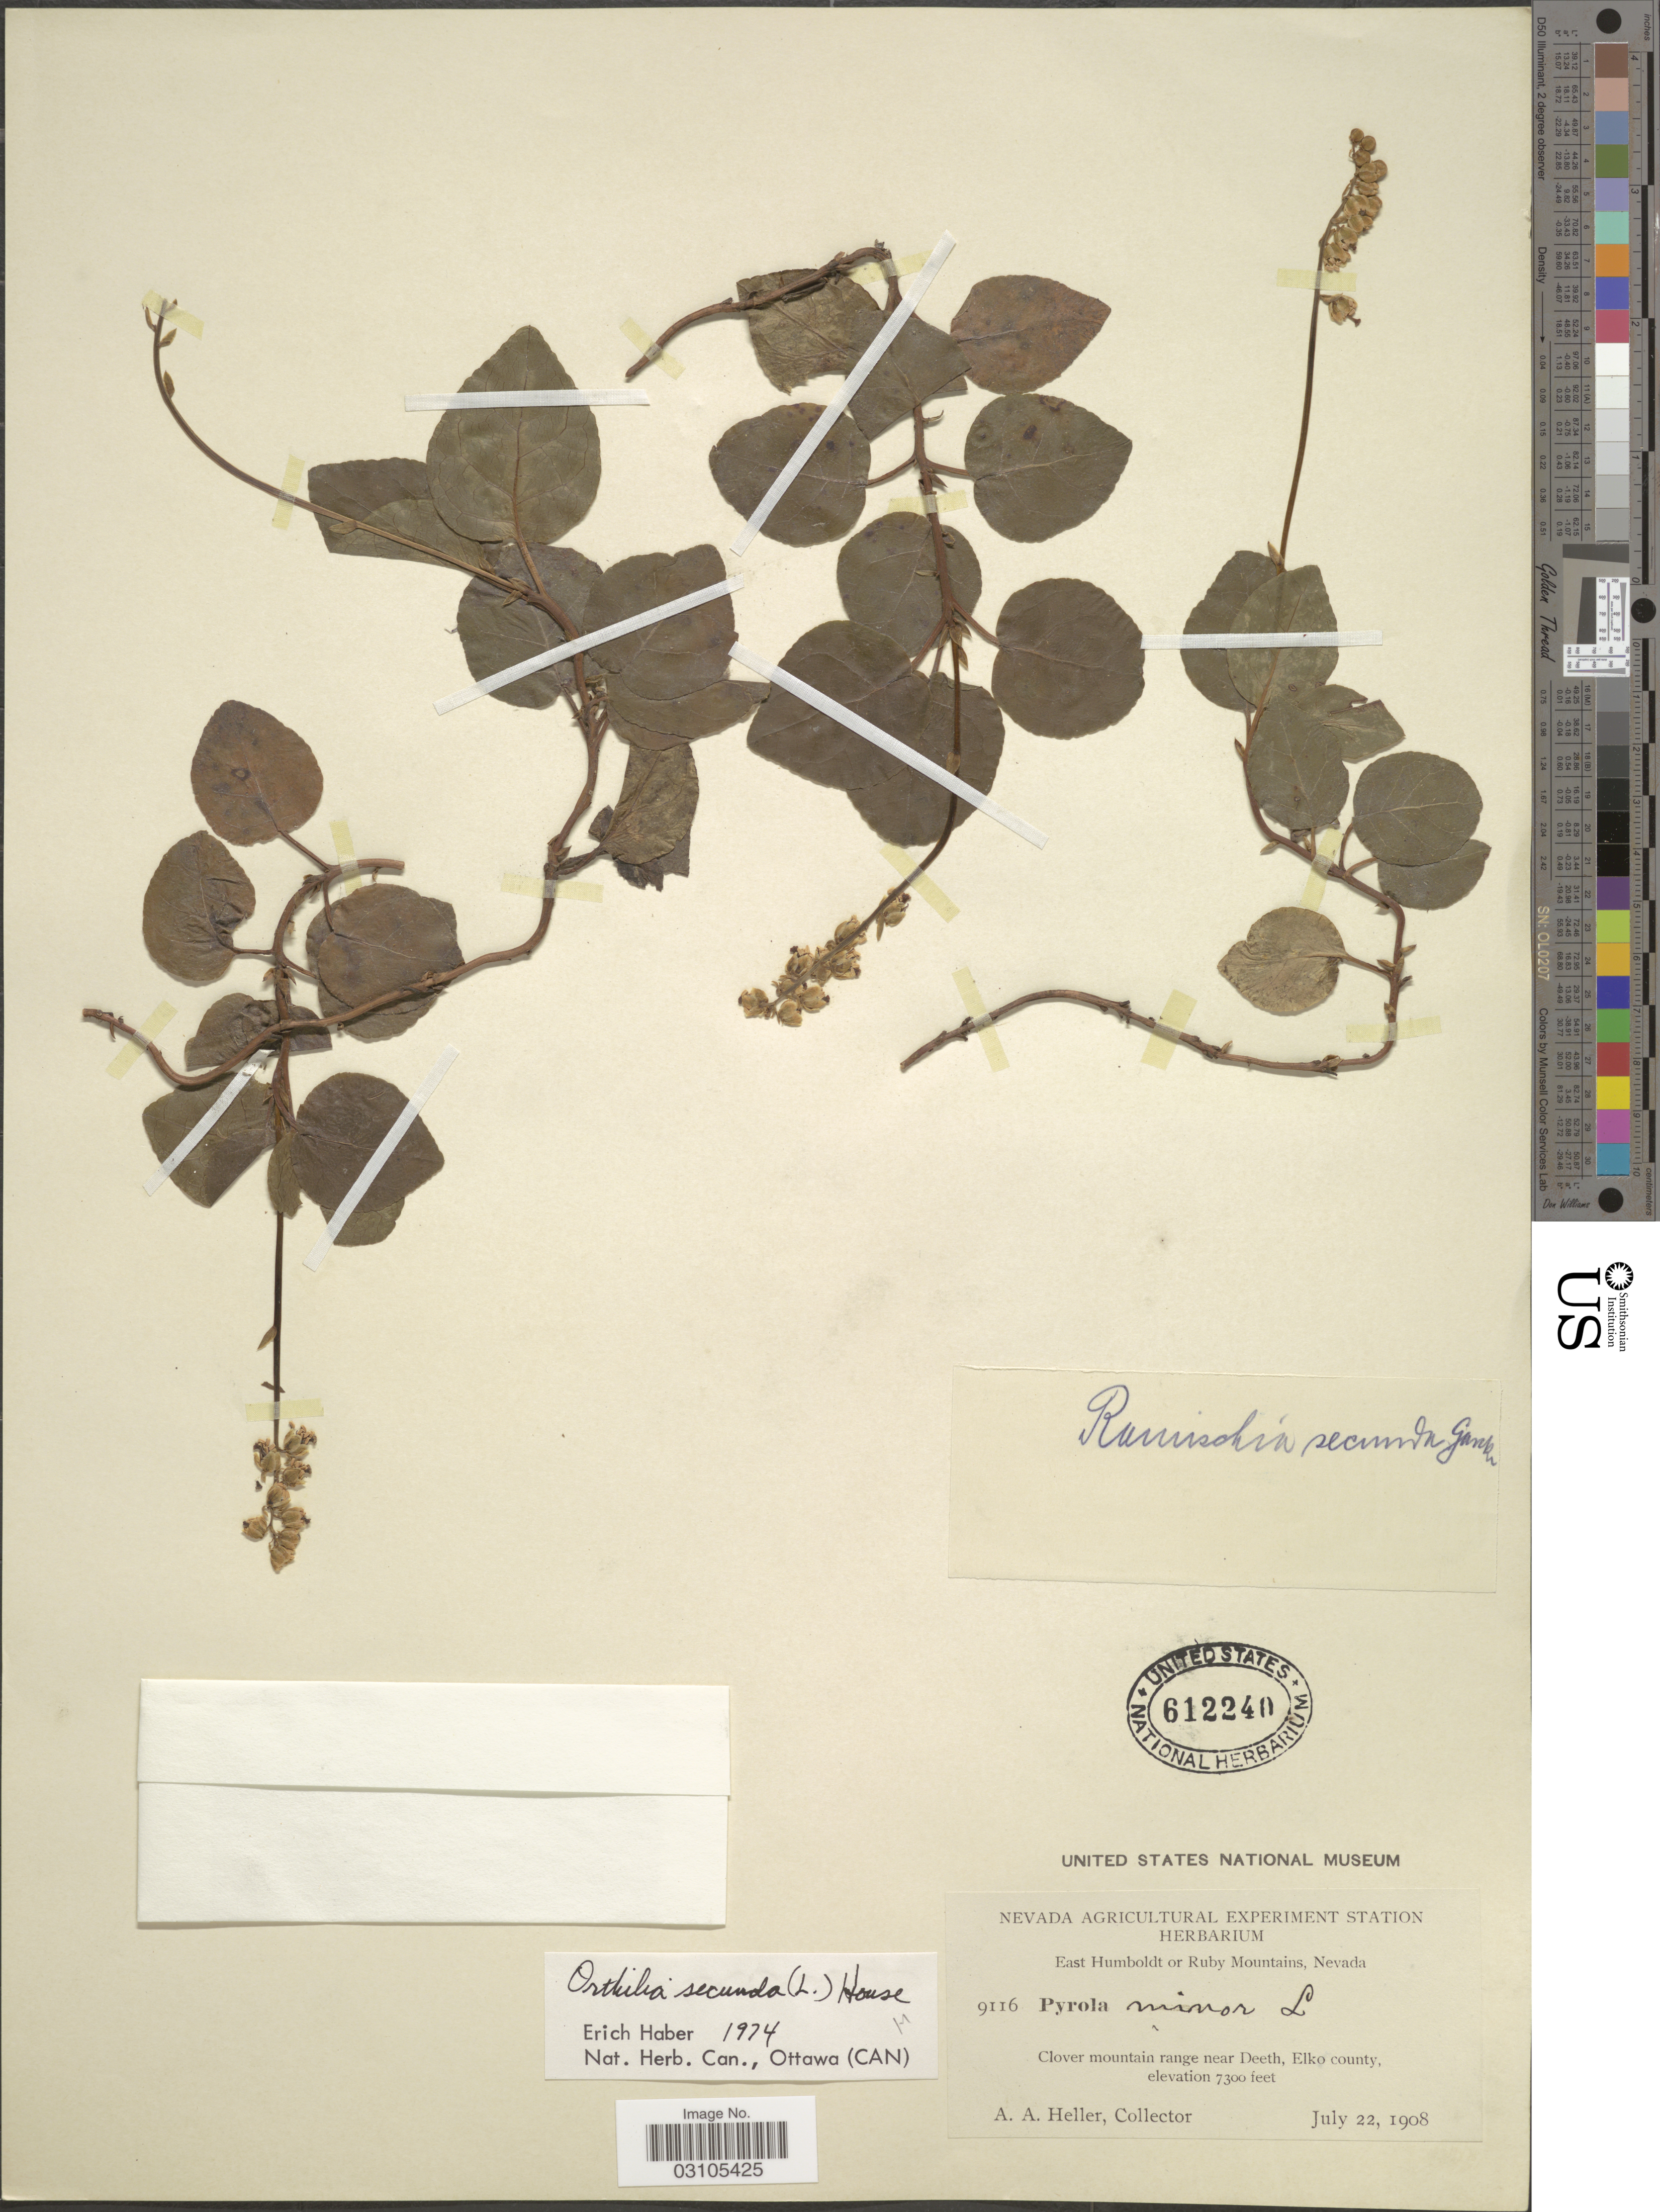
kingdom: Plantae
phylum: Tracheophyta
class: Magnoliopsida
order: Ericales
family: Ericaceae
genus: Orthilia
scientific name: Orthilia secunda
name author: (L.) House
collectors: A. A. Heller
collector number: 9116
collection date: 1908-07-22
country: United States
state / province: Nevada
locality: East Humboldt or Ruby Mountains. Clover mountain range near Deeth, Elko county.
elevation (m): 2225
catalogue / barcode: US 612240